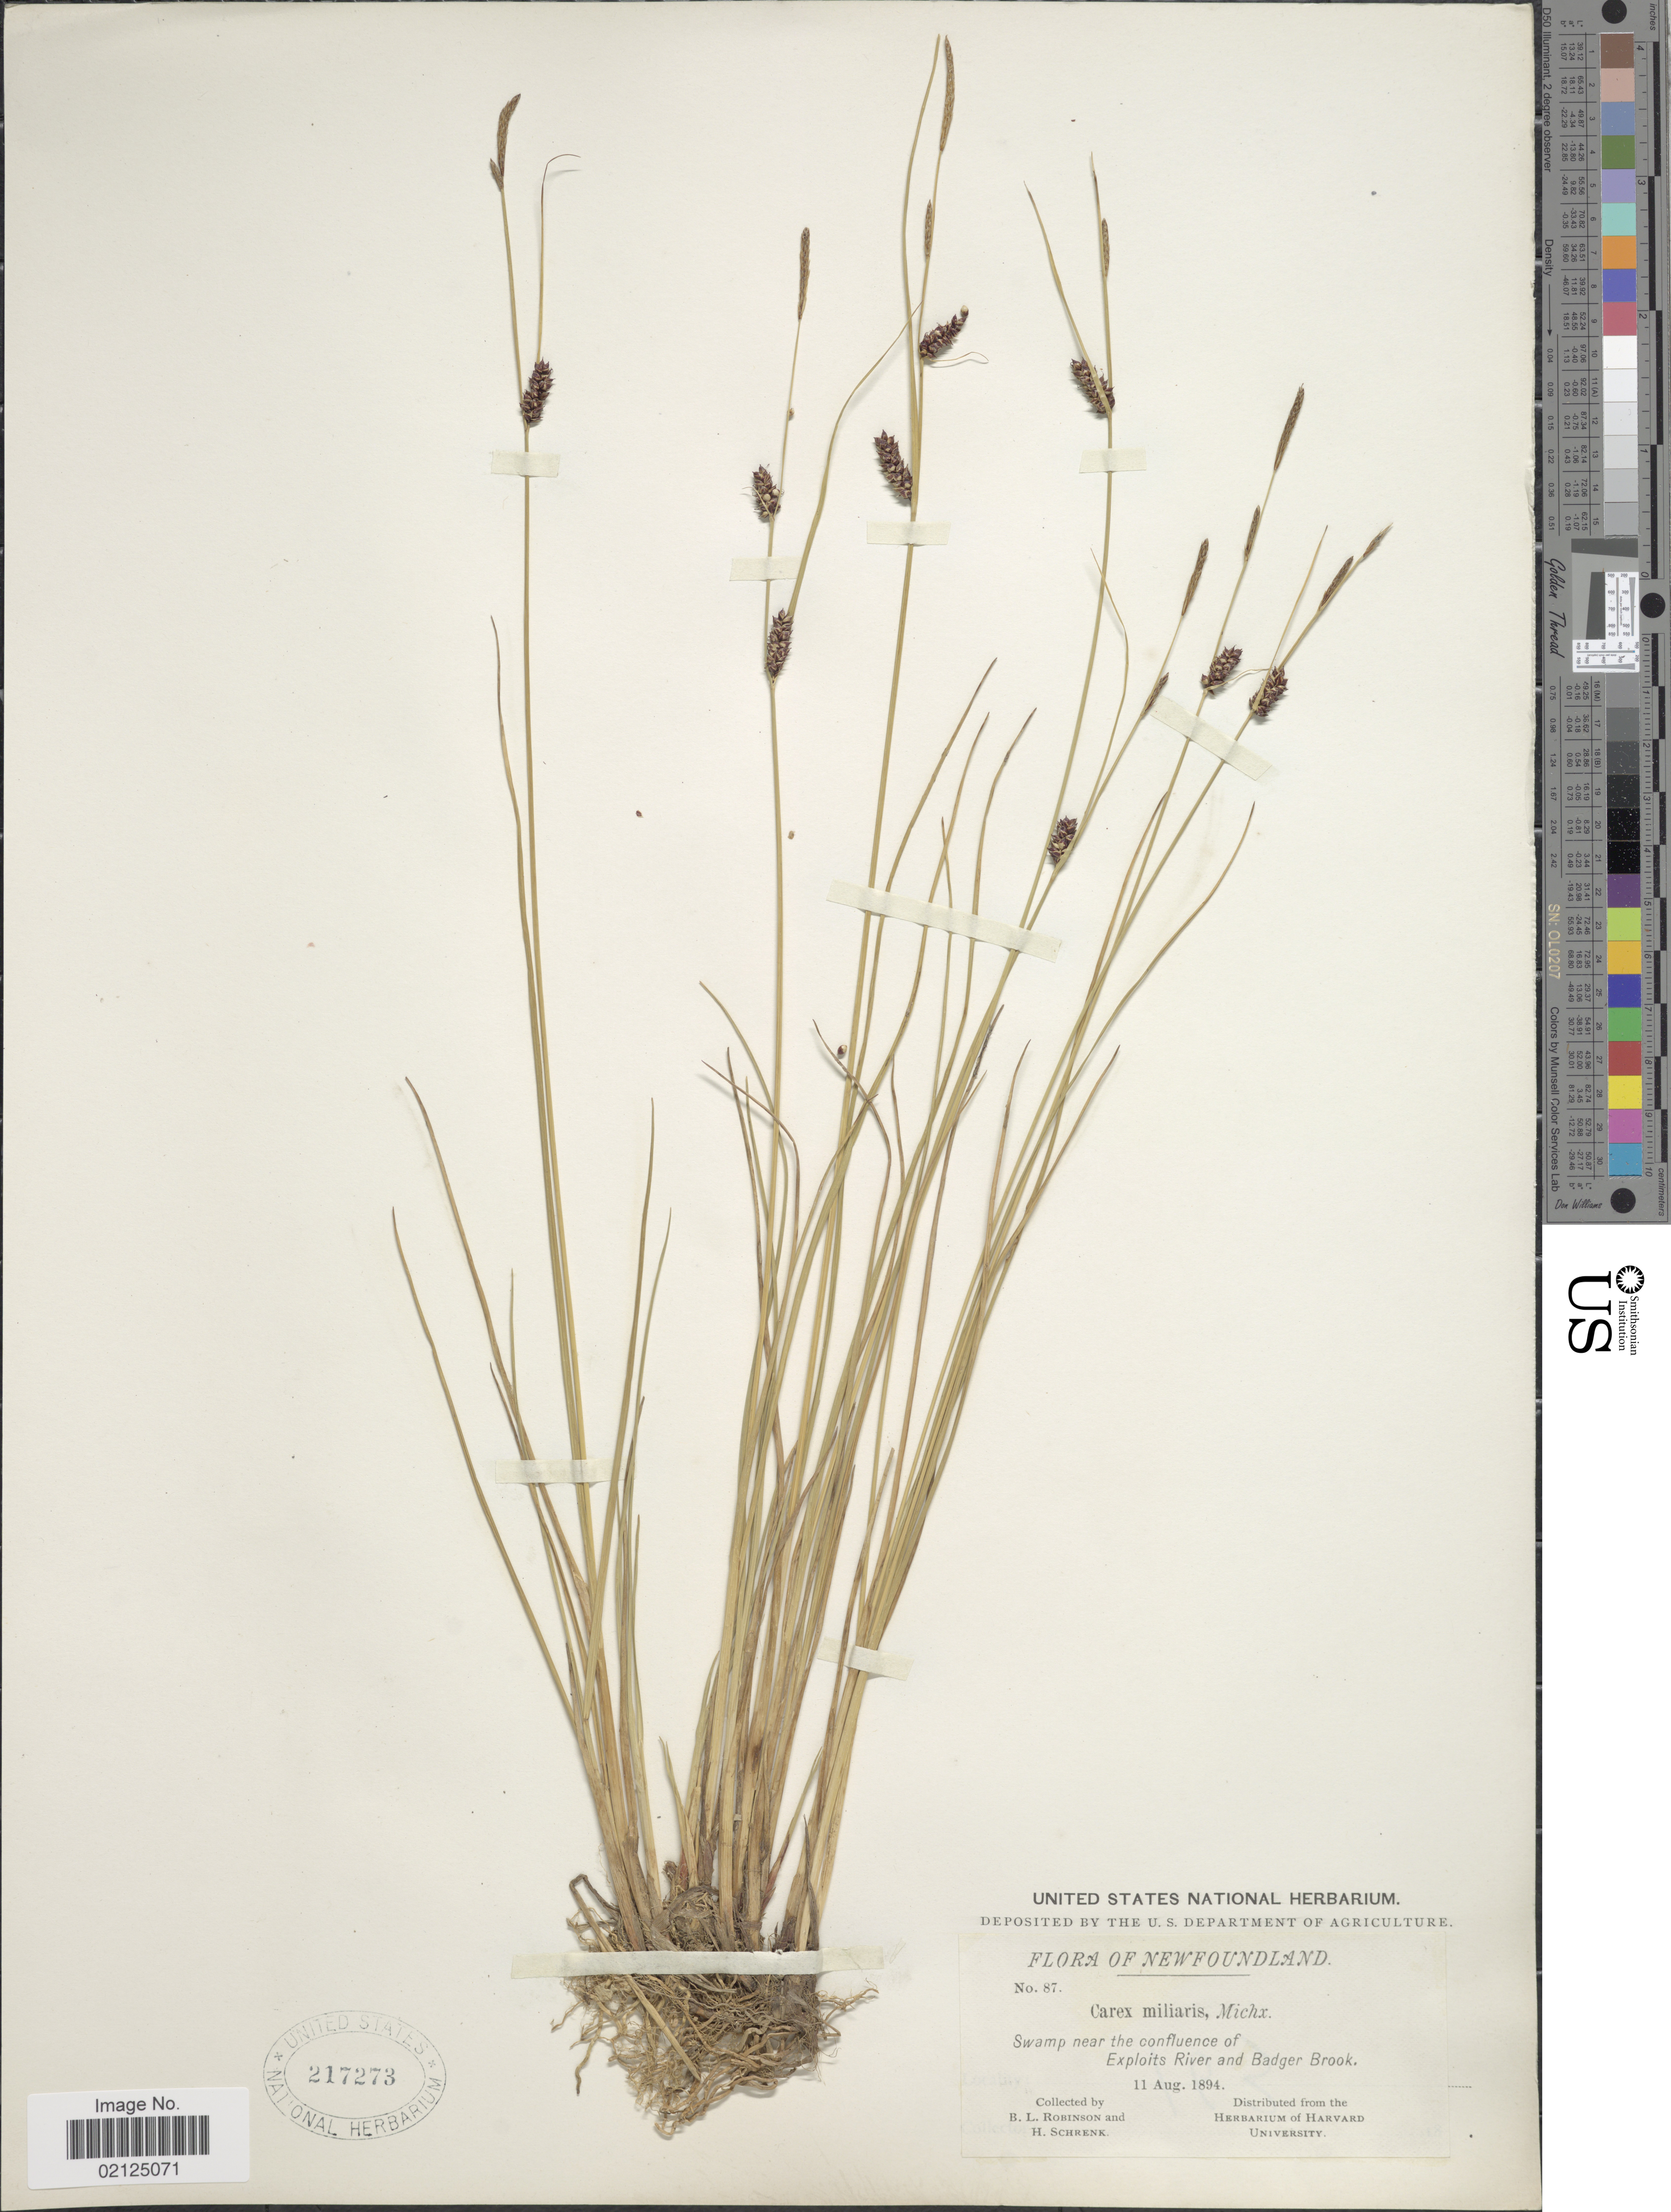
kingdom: Plantae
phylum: Tracheophyta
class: Liliopsida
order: Poales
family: Cyperaceae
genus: Carex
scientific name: Carex miliaris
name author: Michx.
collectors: B. L. Robinson & H. v. Schrenk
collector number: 87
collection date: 1894-08-11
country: Canada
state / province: Newfoundland and Labrador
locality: Swamp near the confluence of Exploits River and Badger Brook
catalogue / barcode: US 217273